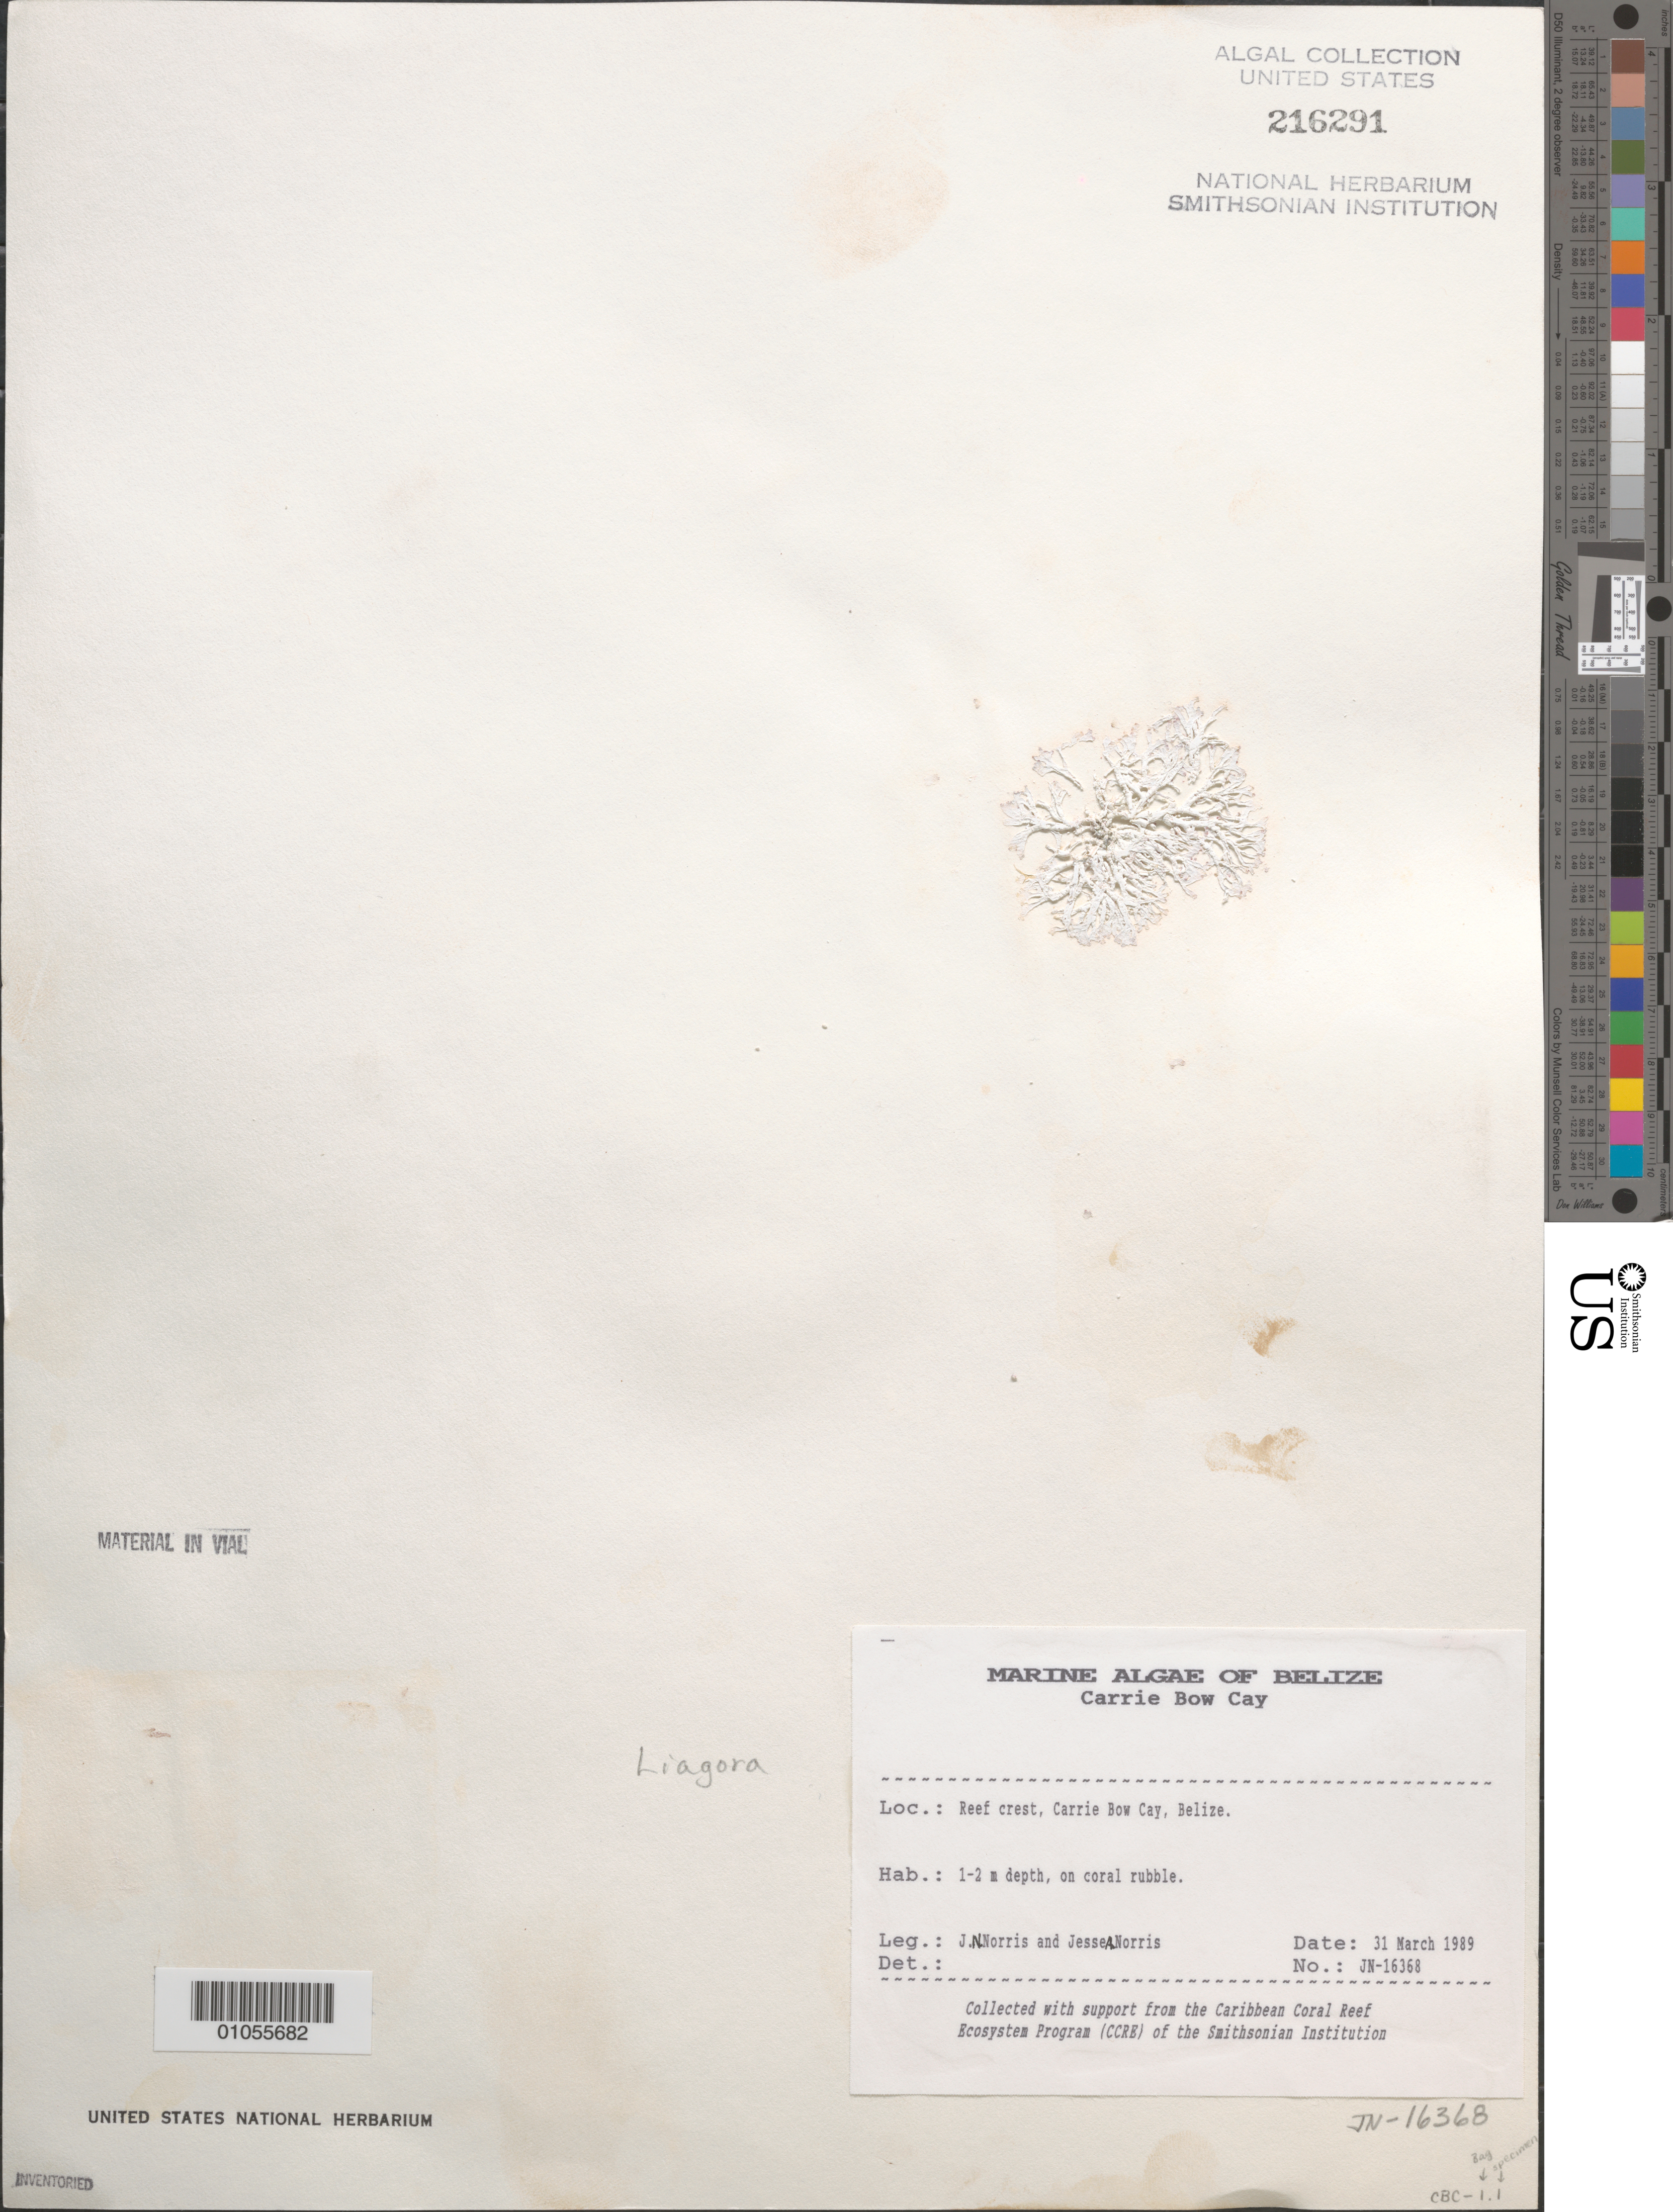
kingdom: Plantae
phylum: Rhodophyta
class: Florideophyceae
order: Nemaliales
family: Liagoraceae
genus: Liagora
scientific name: Liagora sp.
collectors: J. N. Norris & J. A. Norris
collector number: JN-16368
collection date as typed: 31 Mar 1989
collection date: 1989-03-31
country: Belize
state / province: Stann Creek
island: Carrie Bow Cay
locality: Reef crest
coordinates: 16 48'N, 88 05'W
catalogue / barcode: US 216291